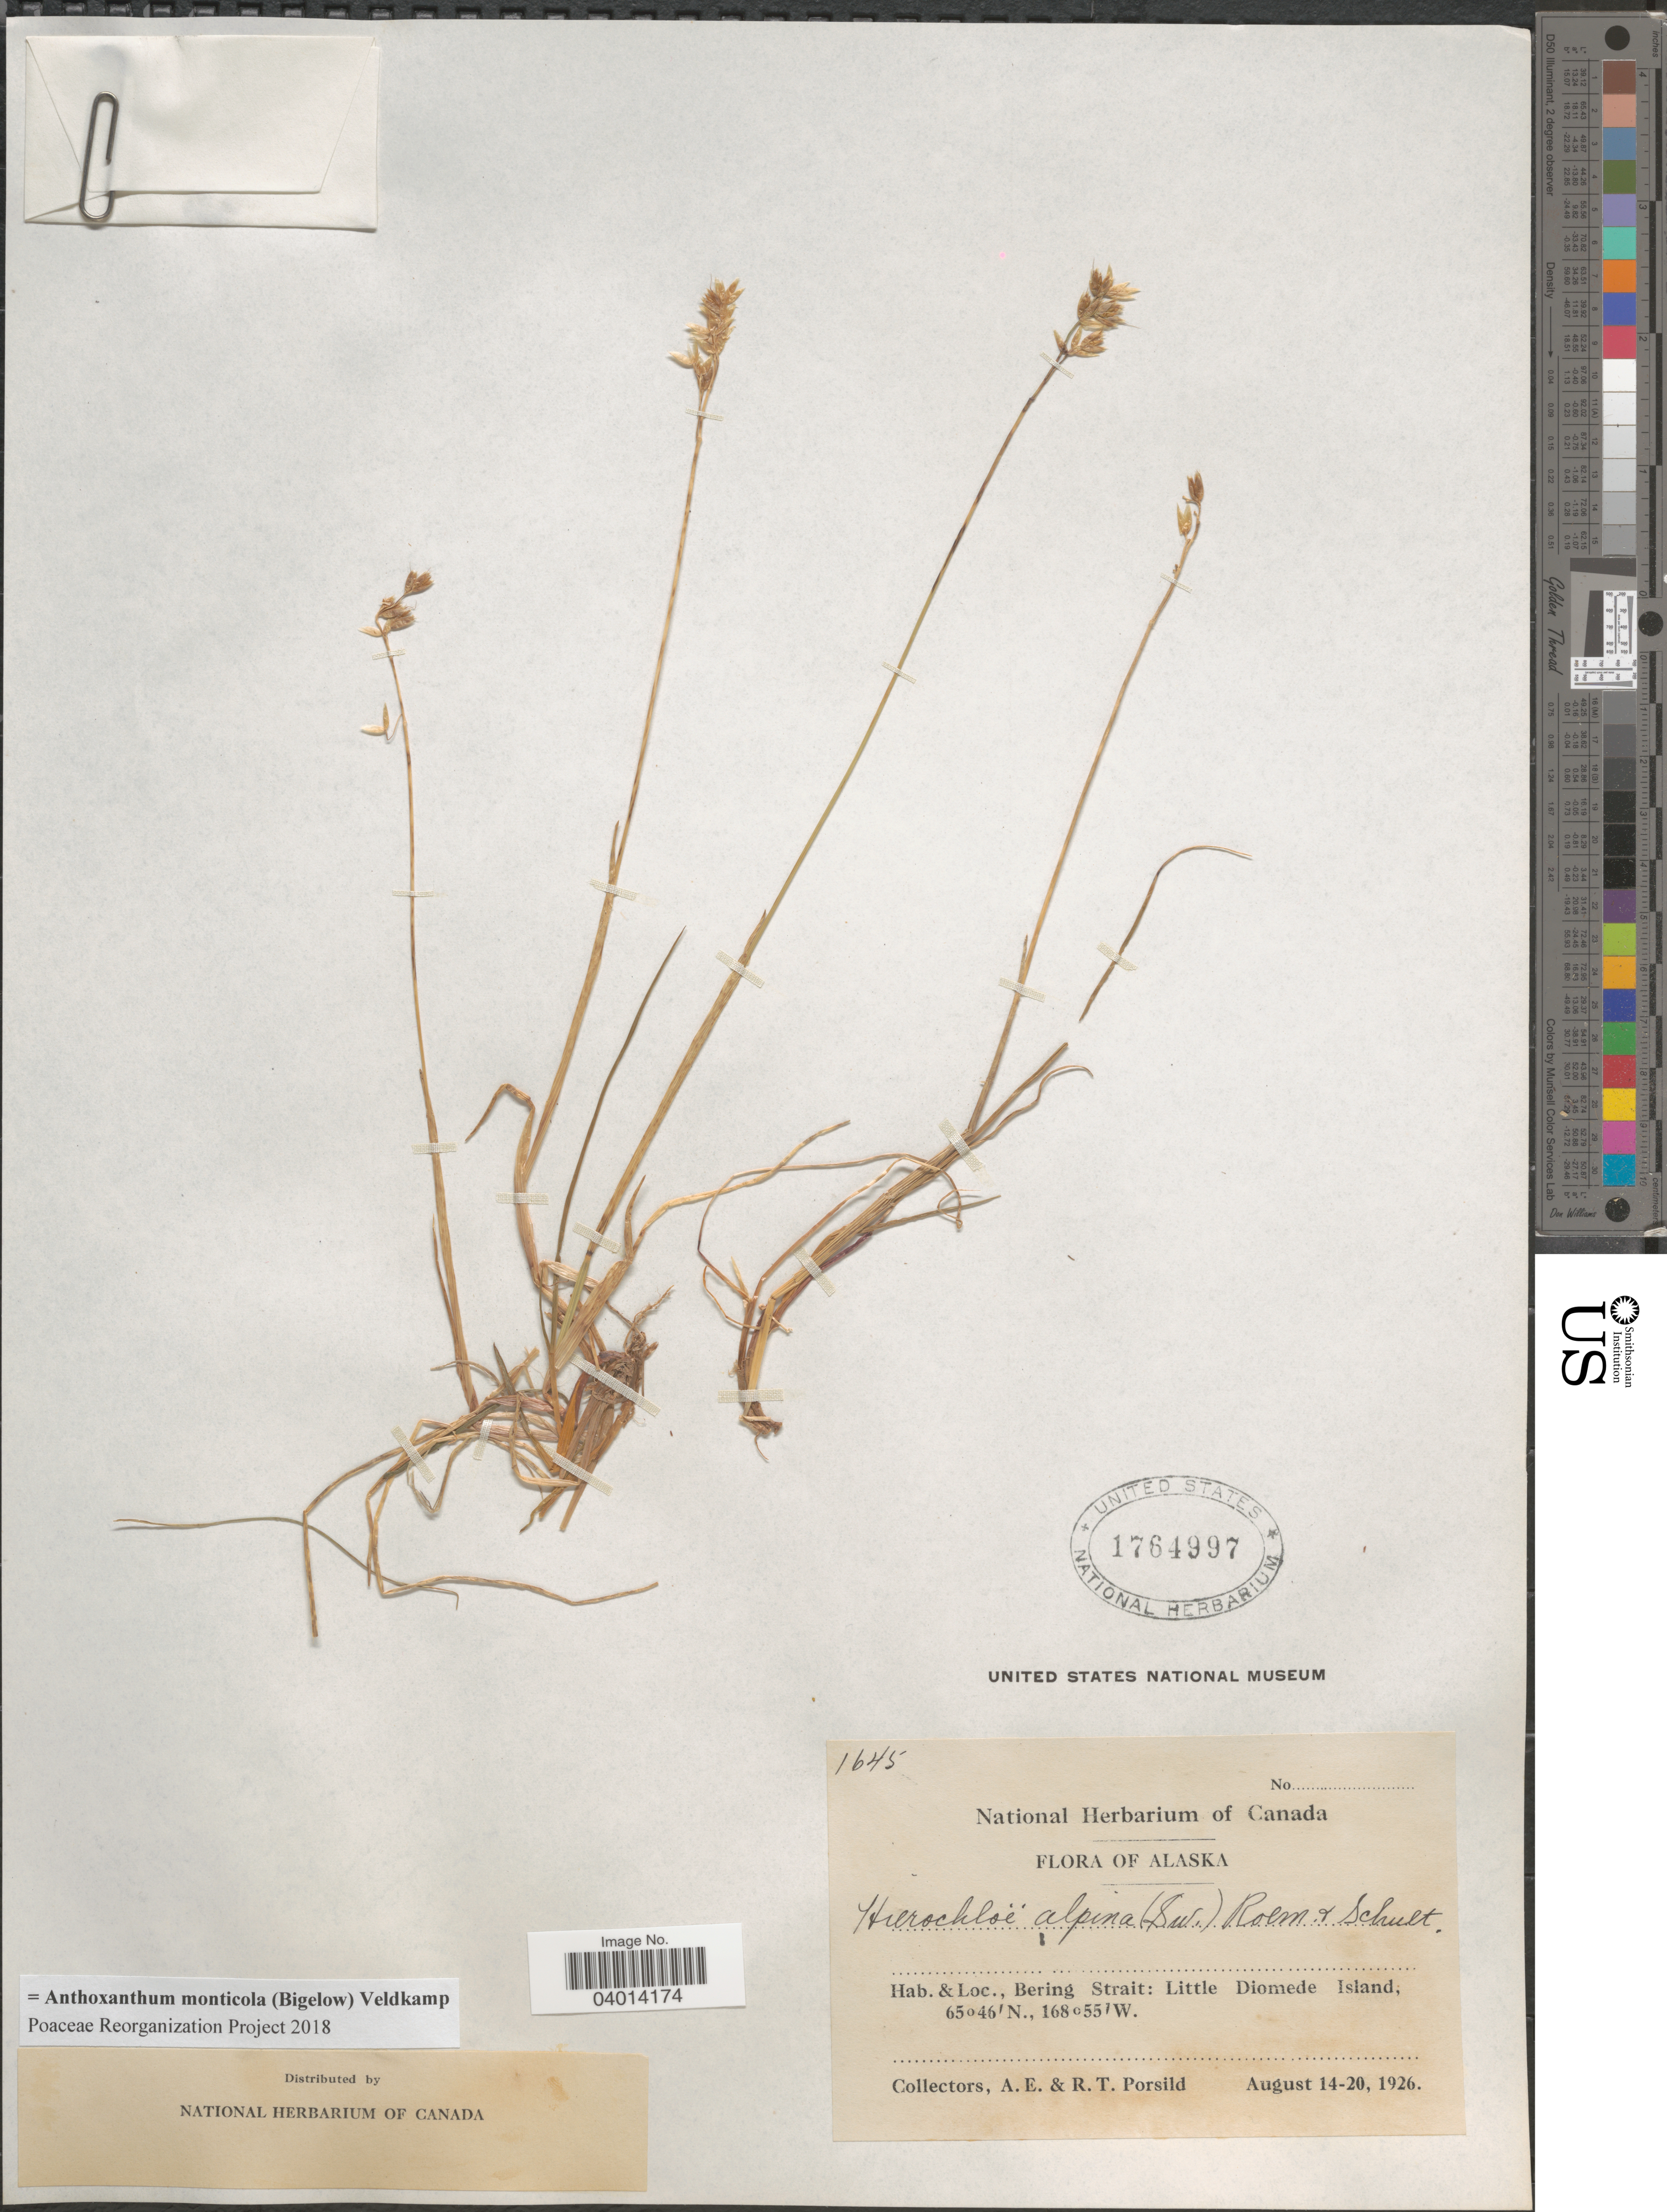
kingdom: Plantae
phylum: Tracheophyta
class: Liliopsida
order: Poales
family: Poaceae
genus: Anthoxanthum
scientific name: Anthoxanthum monticola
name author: (Bigelow) Veldkamp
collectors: A. E. Porsild & R. T. Porsild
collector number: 1645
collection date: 1926-08-14/1926-08-20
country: United States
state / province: Alaska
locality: Bering Strait: Little Diomede Island.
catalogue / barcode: US 1764997